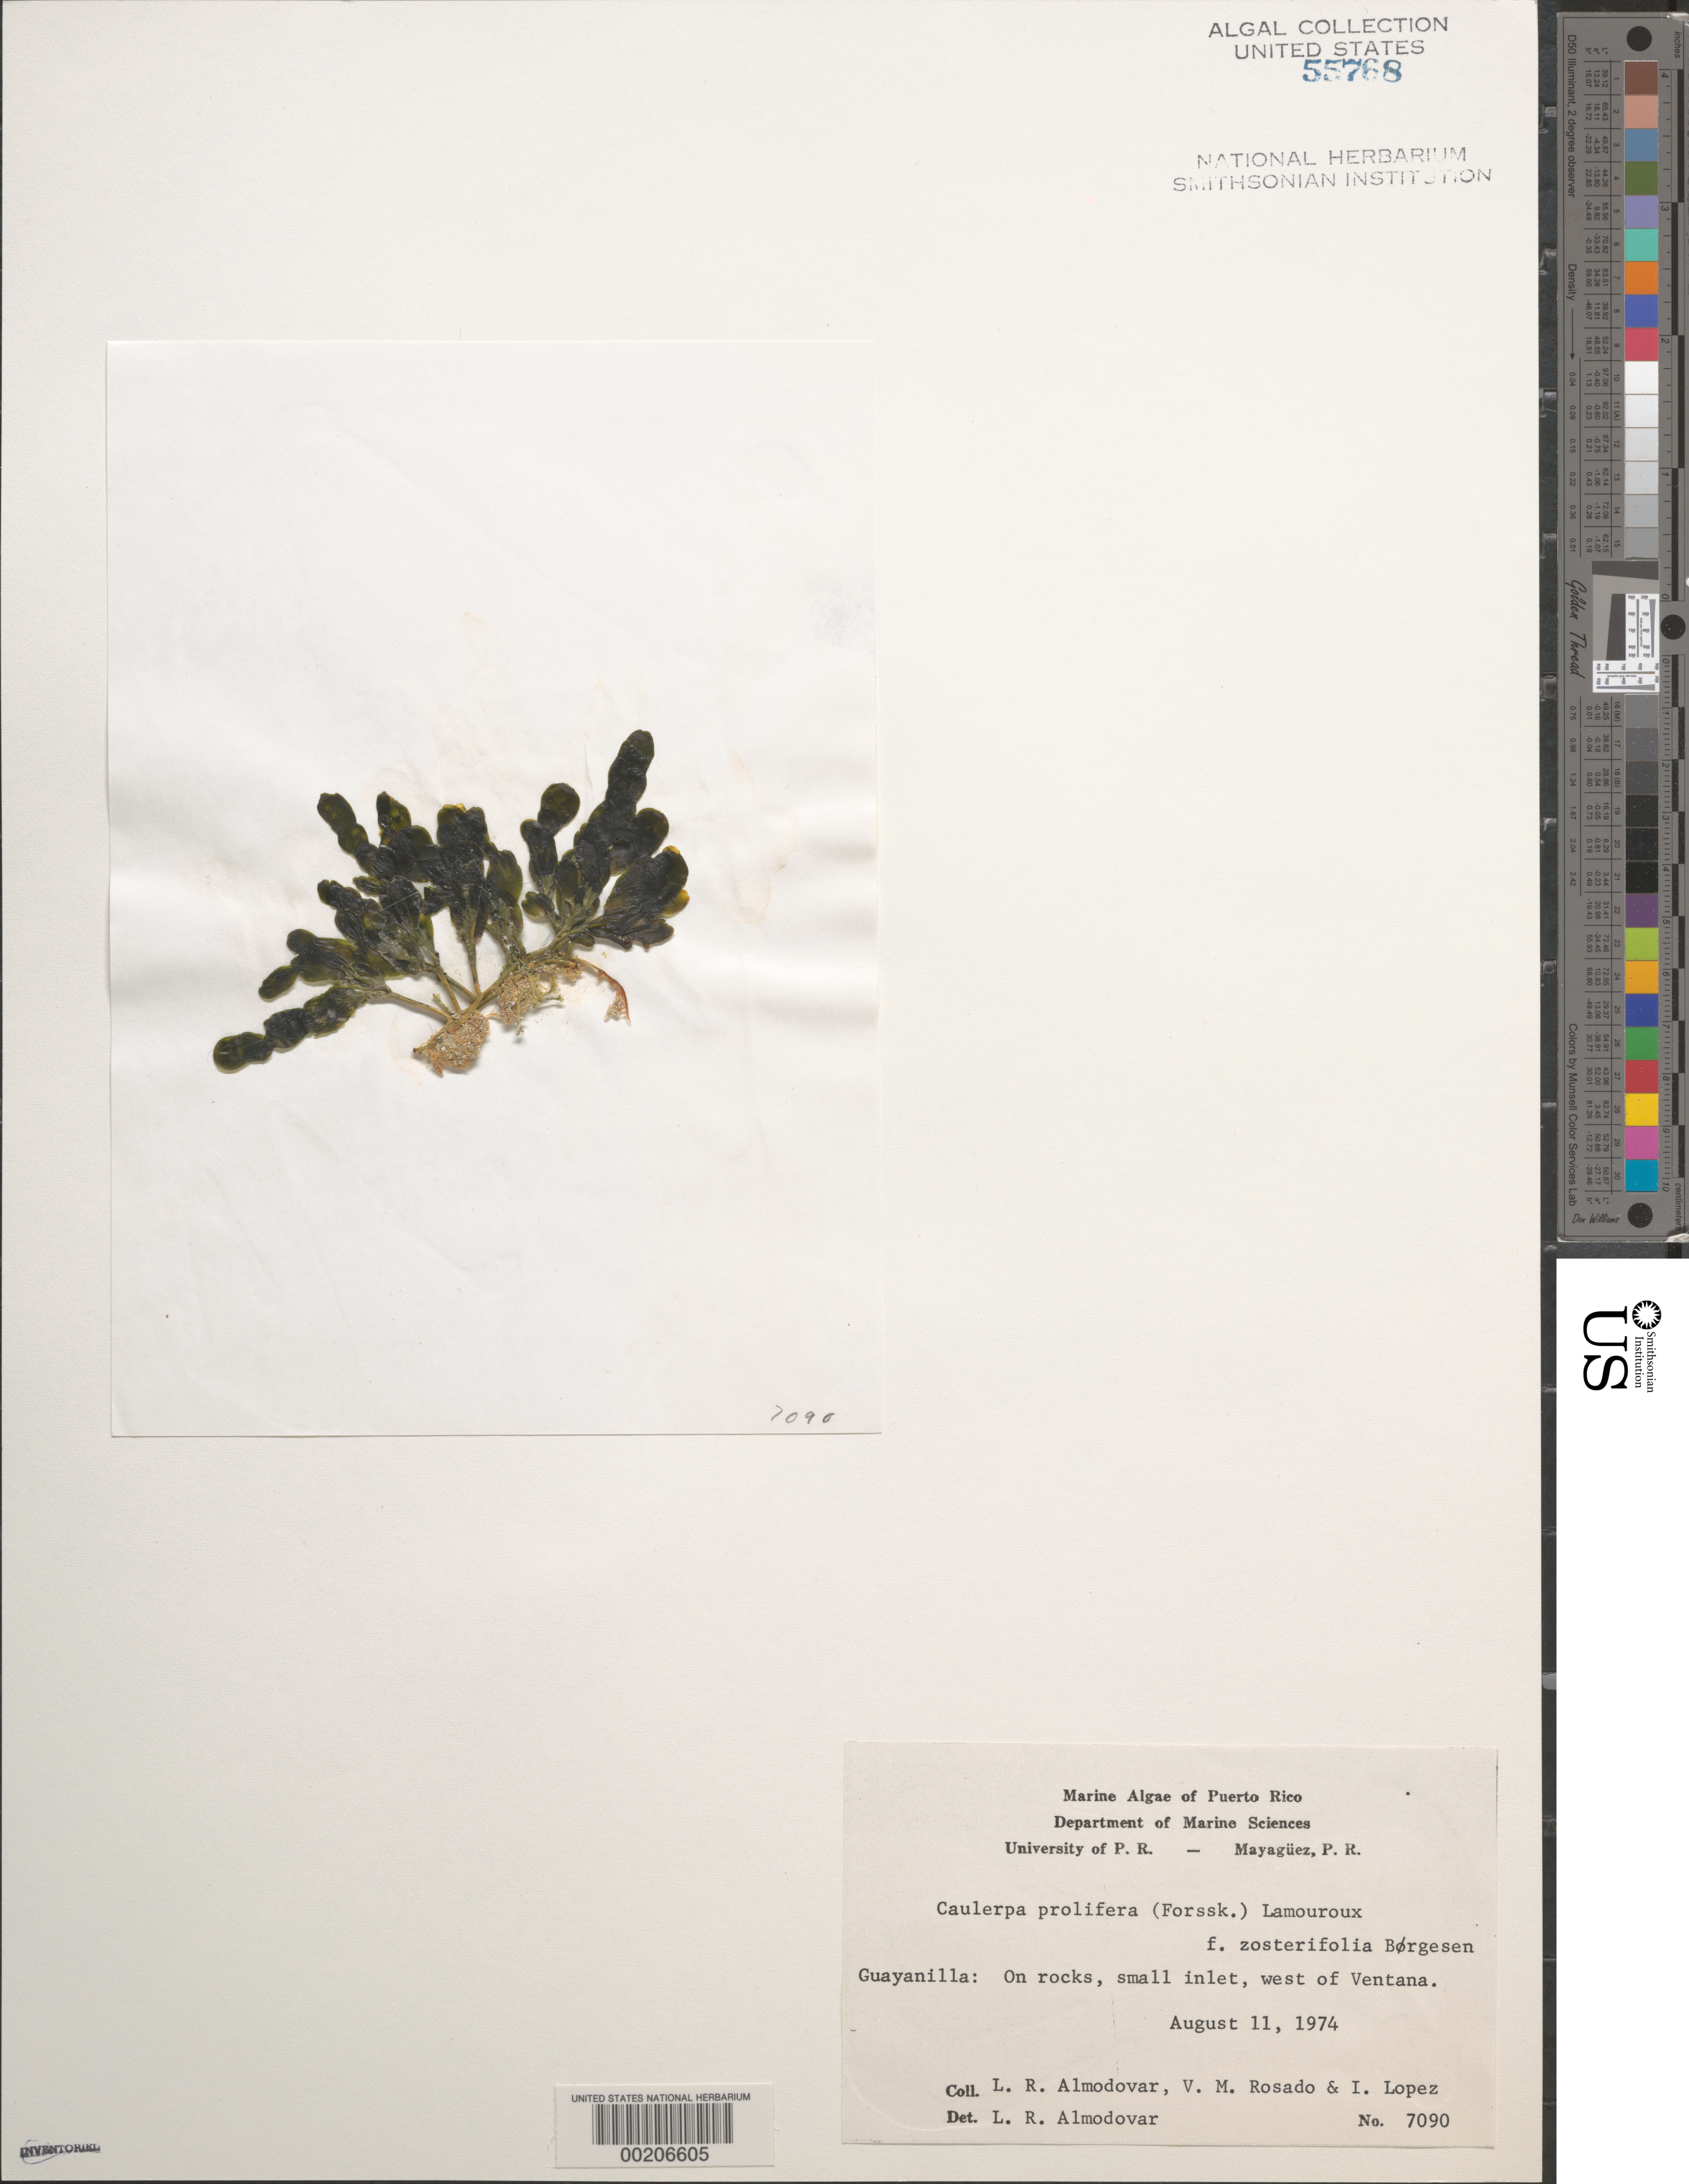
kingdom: Plantae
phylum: Chlorophyta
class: Ulvophyceae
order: Bryopsidales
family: Caulerpaceae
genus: Caulerpa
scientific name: Caulerpa prolifera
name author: (Forssk.) J.V.Lamouroux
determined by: Almodovar, L. R.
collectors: L. Almodovar, V. Rosado & I. Lopéz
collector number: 7090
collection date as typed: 11 Aug 1974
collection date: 1974-08-11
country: Puerto Rico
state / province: Guayanilla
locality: Guayanilla, west of Ventana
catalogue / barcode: US 55768